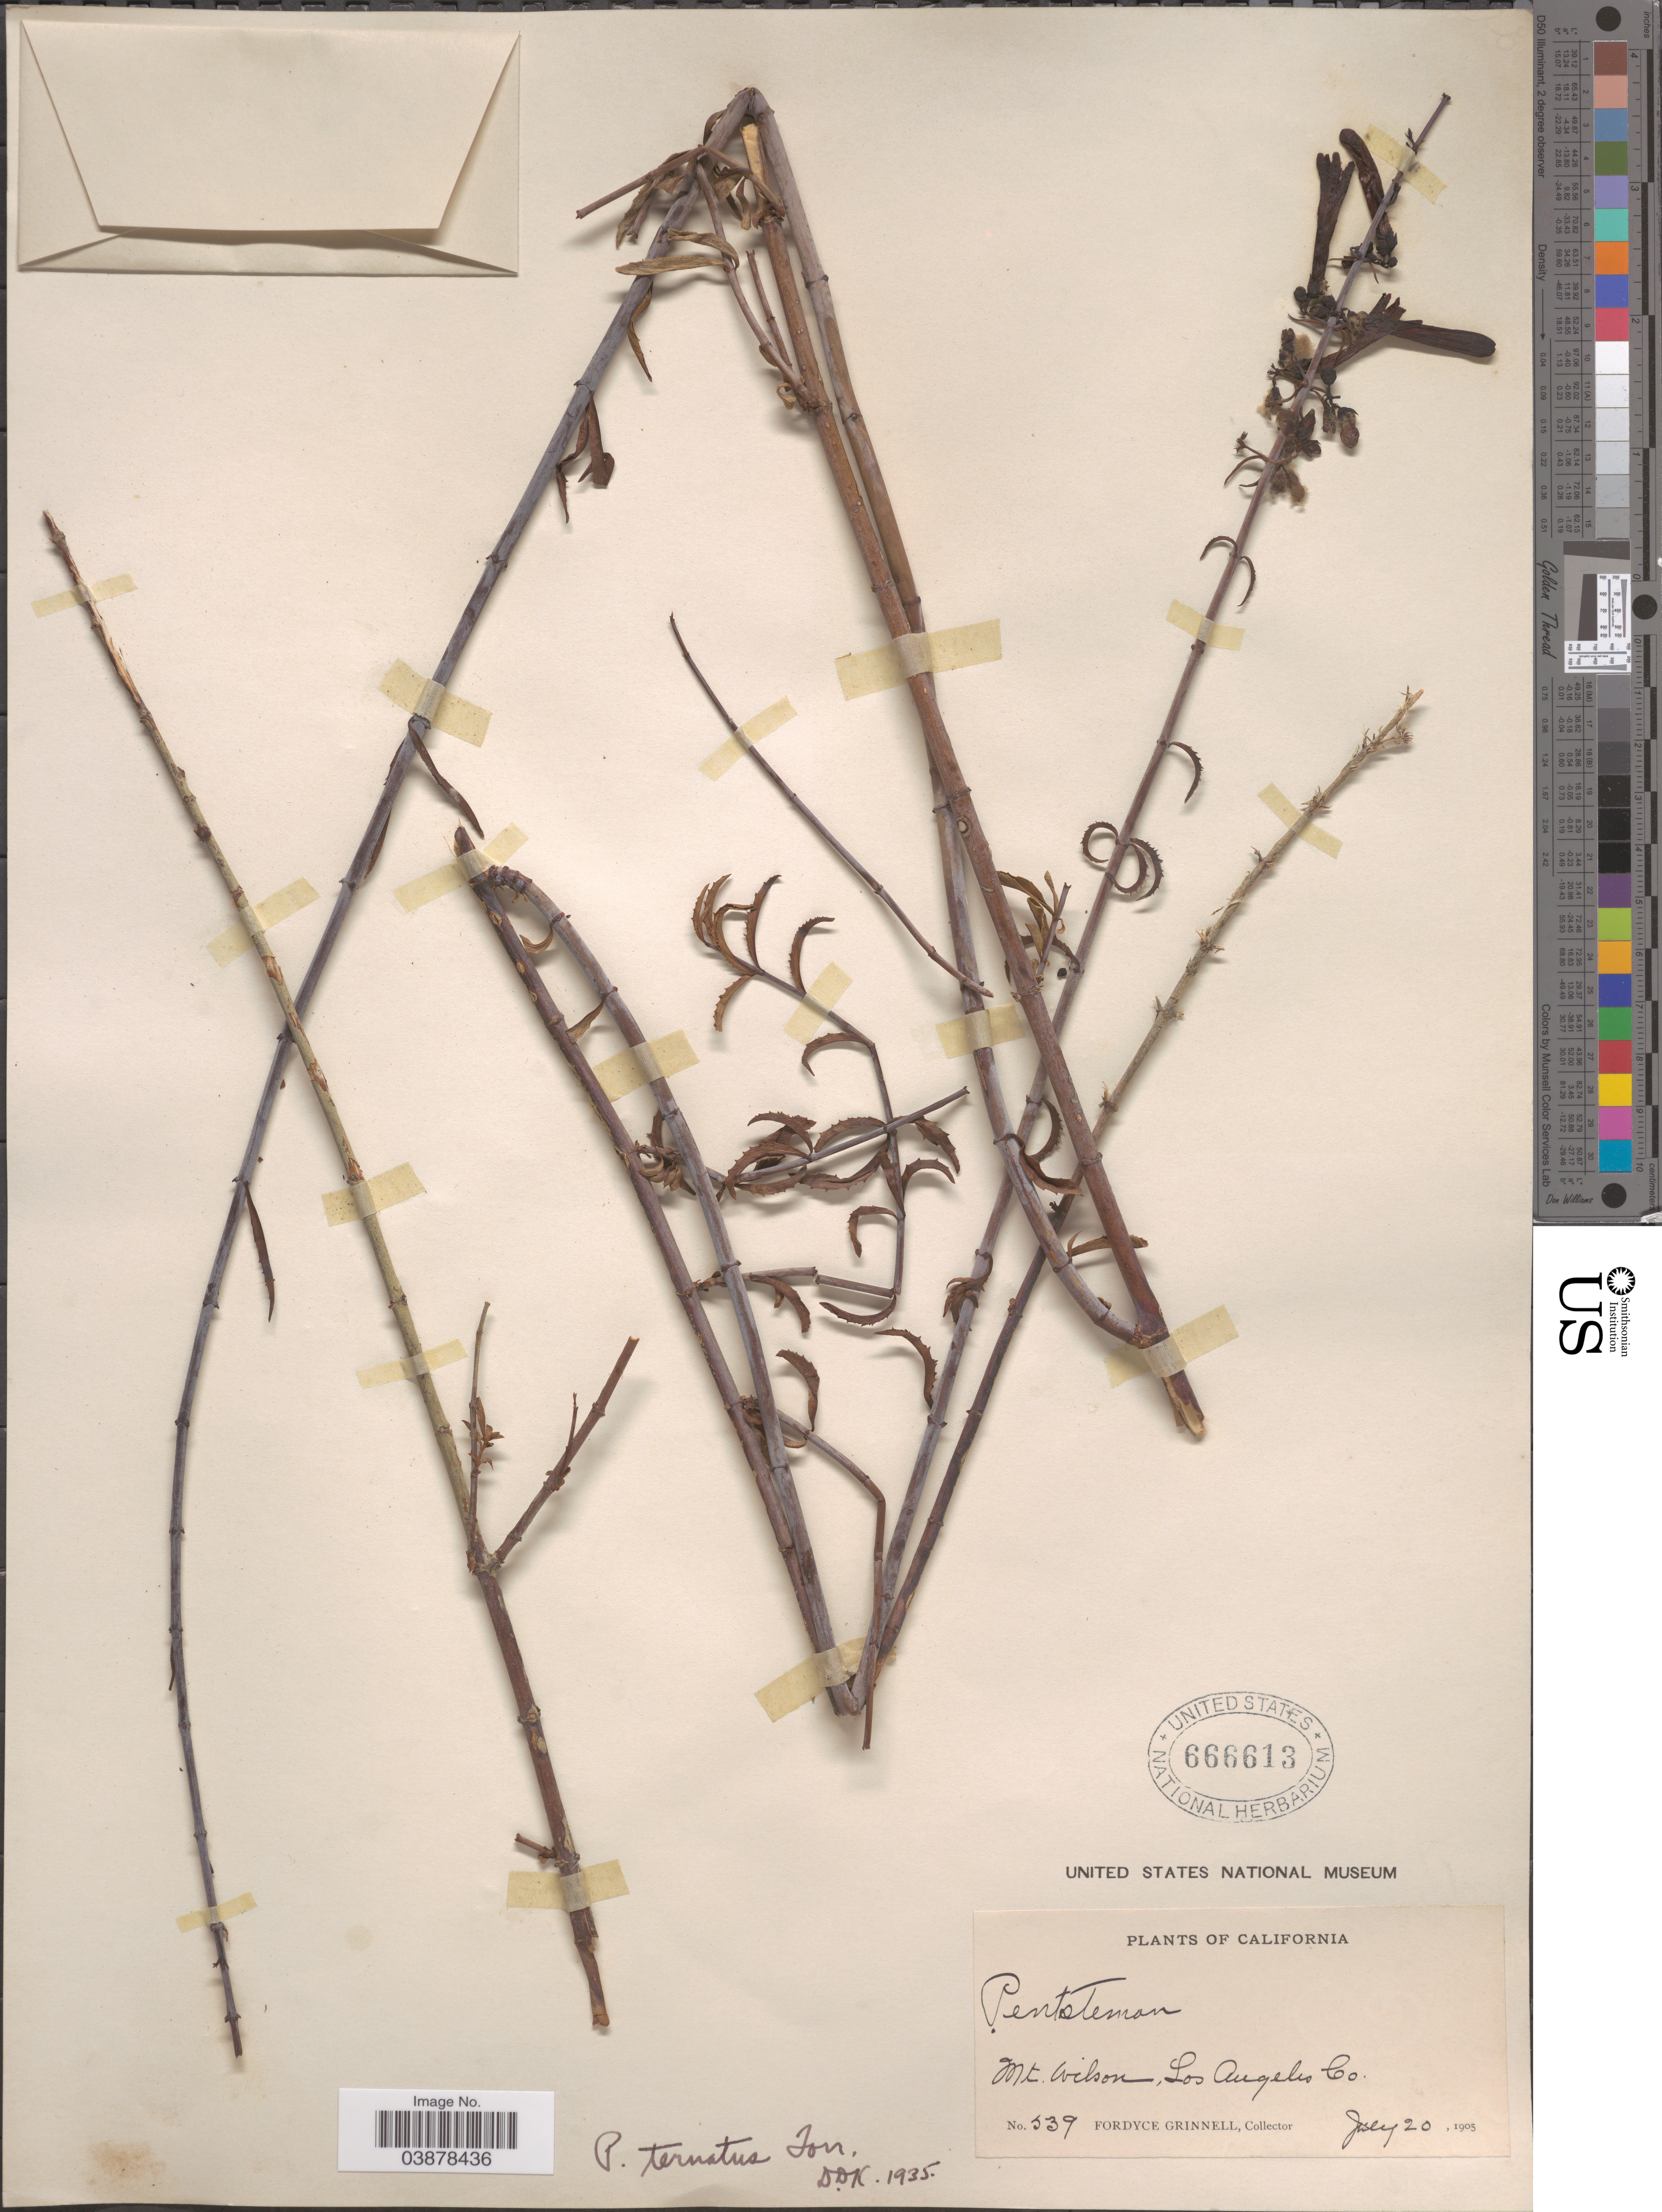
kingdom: Plantae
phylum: Tracheophyta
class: Magnoliopsida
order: Lamiales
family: Plantaginaceae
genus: Penstemon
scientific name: Penstemon ternatus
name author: Torr. ex A. Gray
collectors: F. Grinnell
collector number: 539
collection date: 1905-07-20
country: United States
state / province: California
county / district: Los Angeles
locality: Mt. Wilson, Los Angeles Co.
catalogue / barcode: US 666613